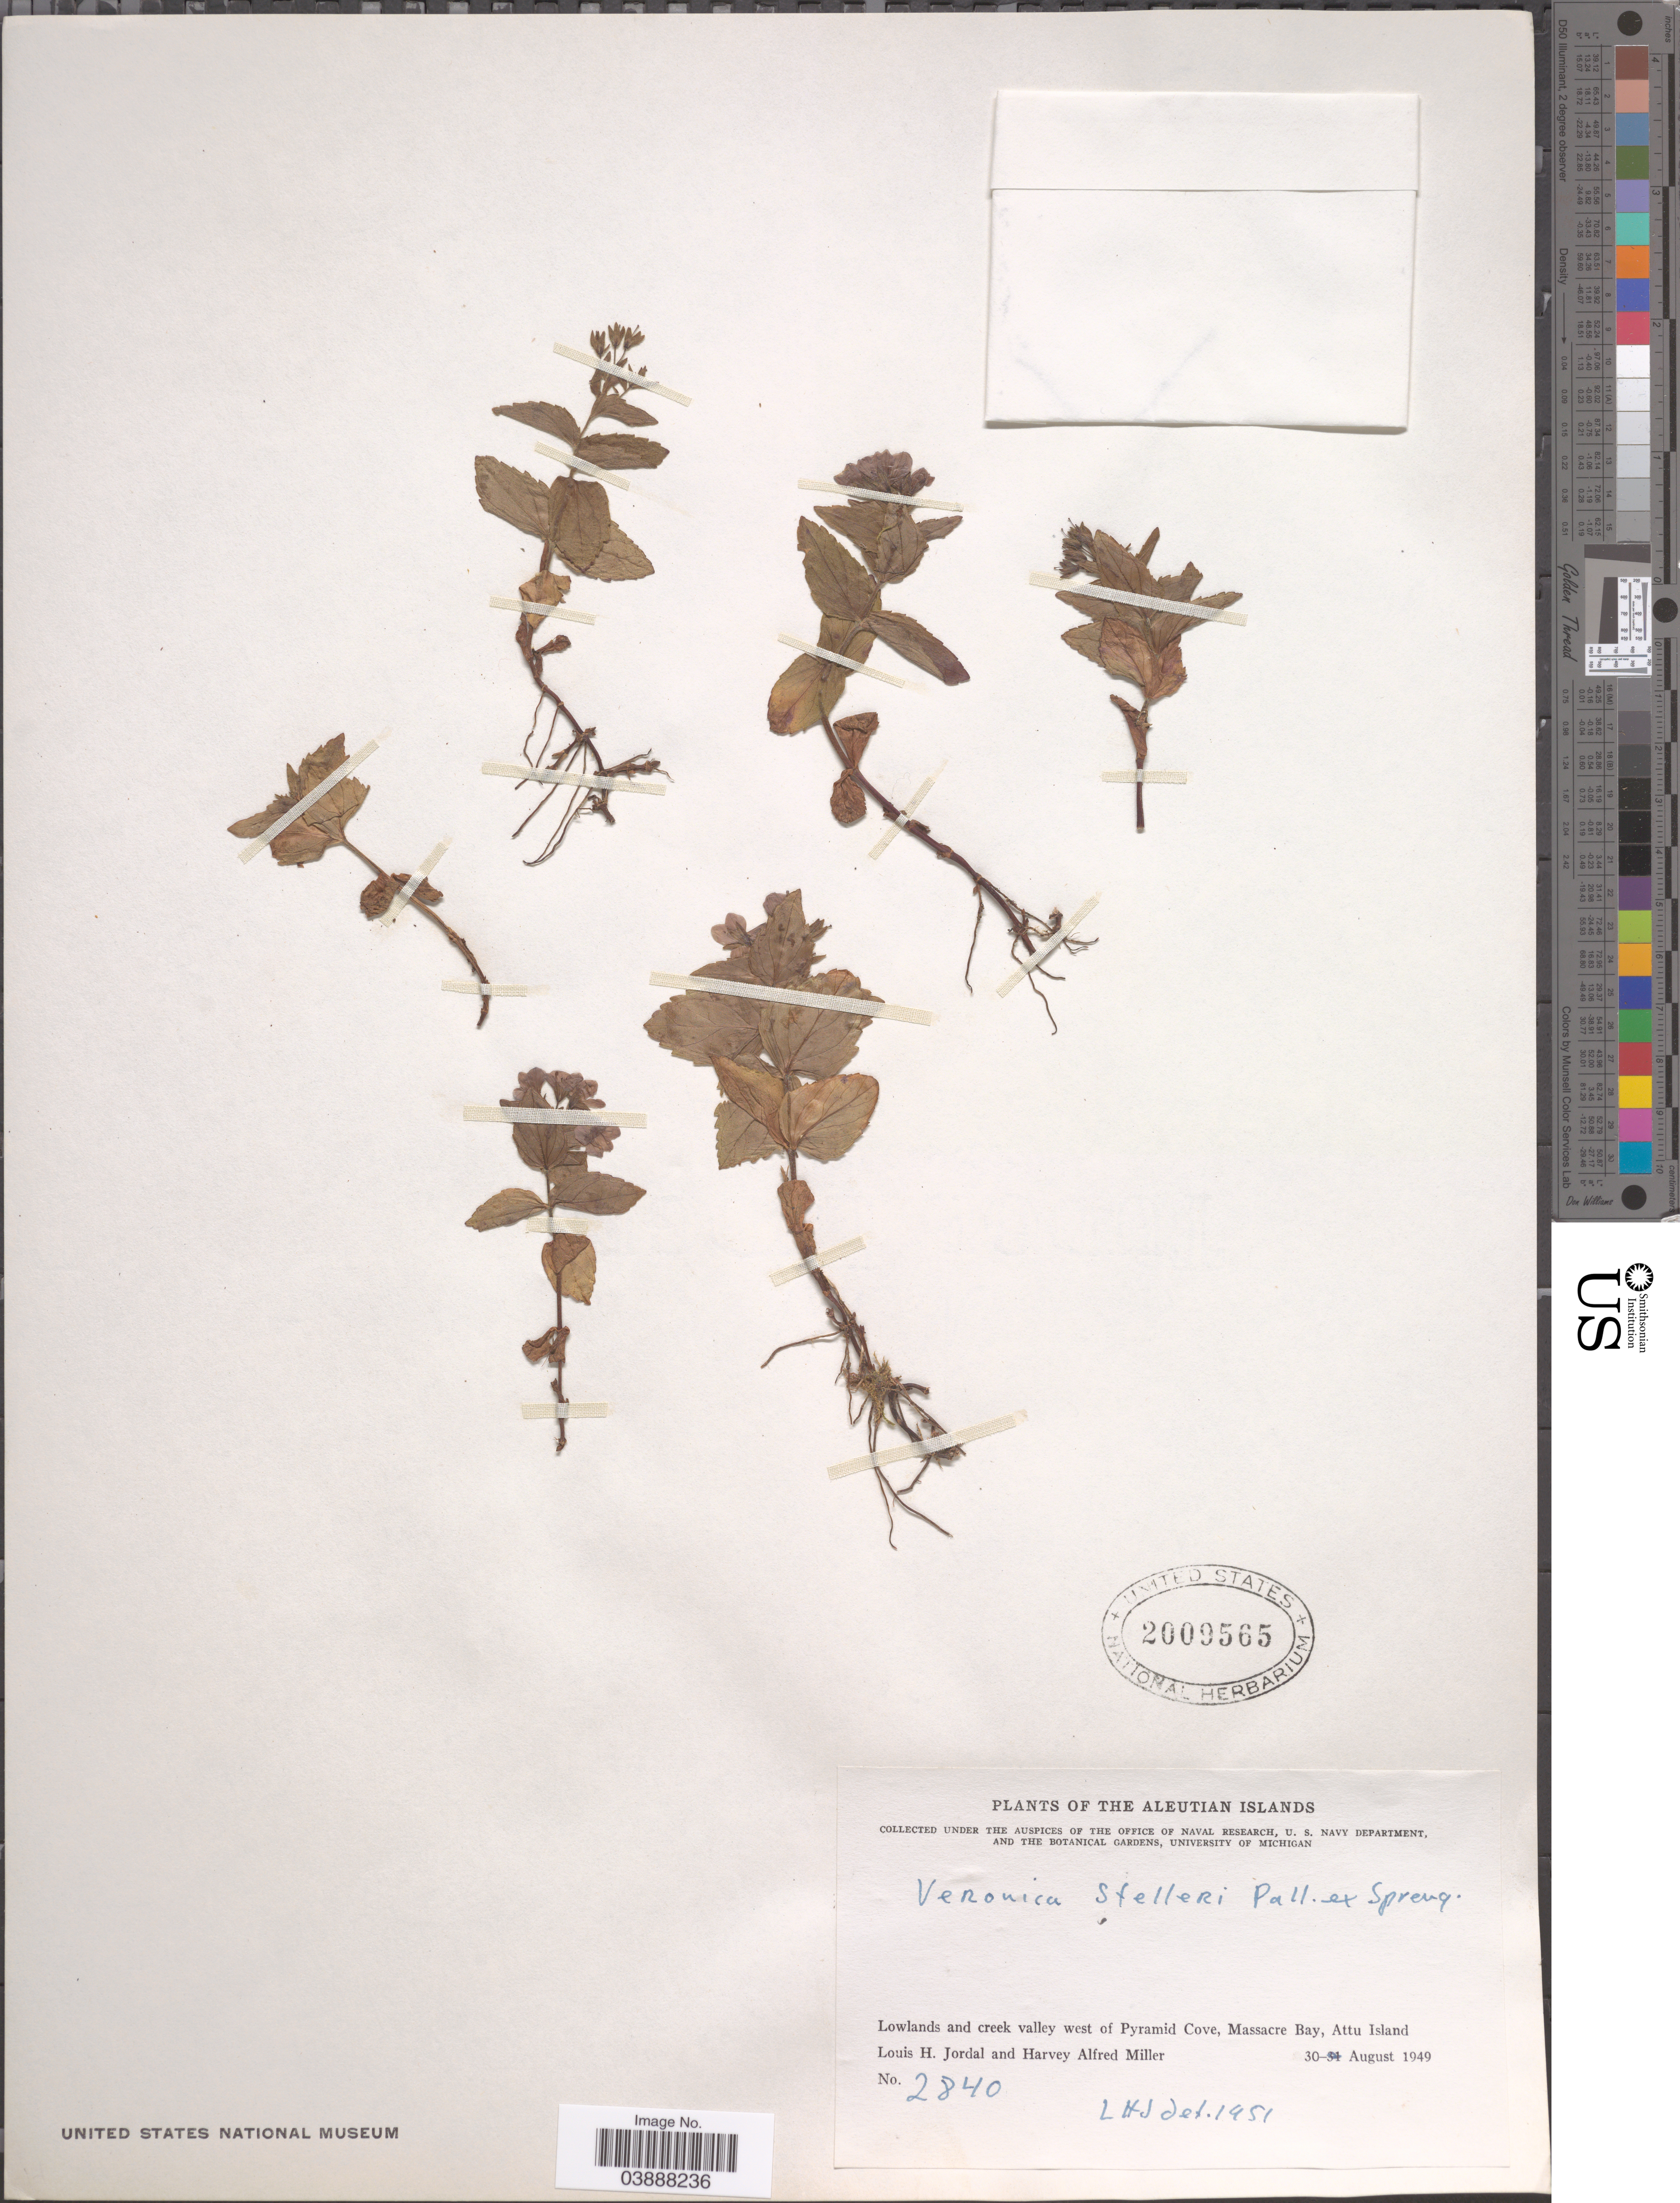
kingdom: Plantae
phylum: Tracheophyta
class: Magnoliopsida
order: Lamiales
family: Plantaginaceae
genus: Veronica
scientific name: Veronica stelleri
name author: Pall.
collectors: L. Jordal & H. A. Miller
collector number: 2840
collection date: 1949-08-30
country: United States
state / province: Alaska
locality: Aleutian Islands. Lowlands and creek valley west of Pyramid Cove, Massacre Bay, Attu Island.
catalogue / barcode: US 2009565